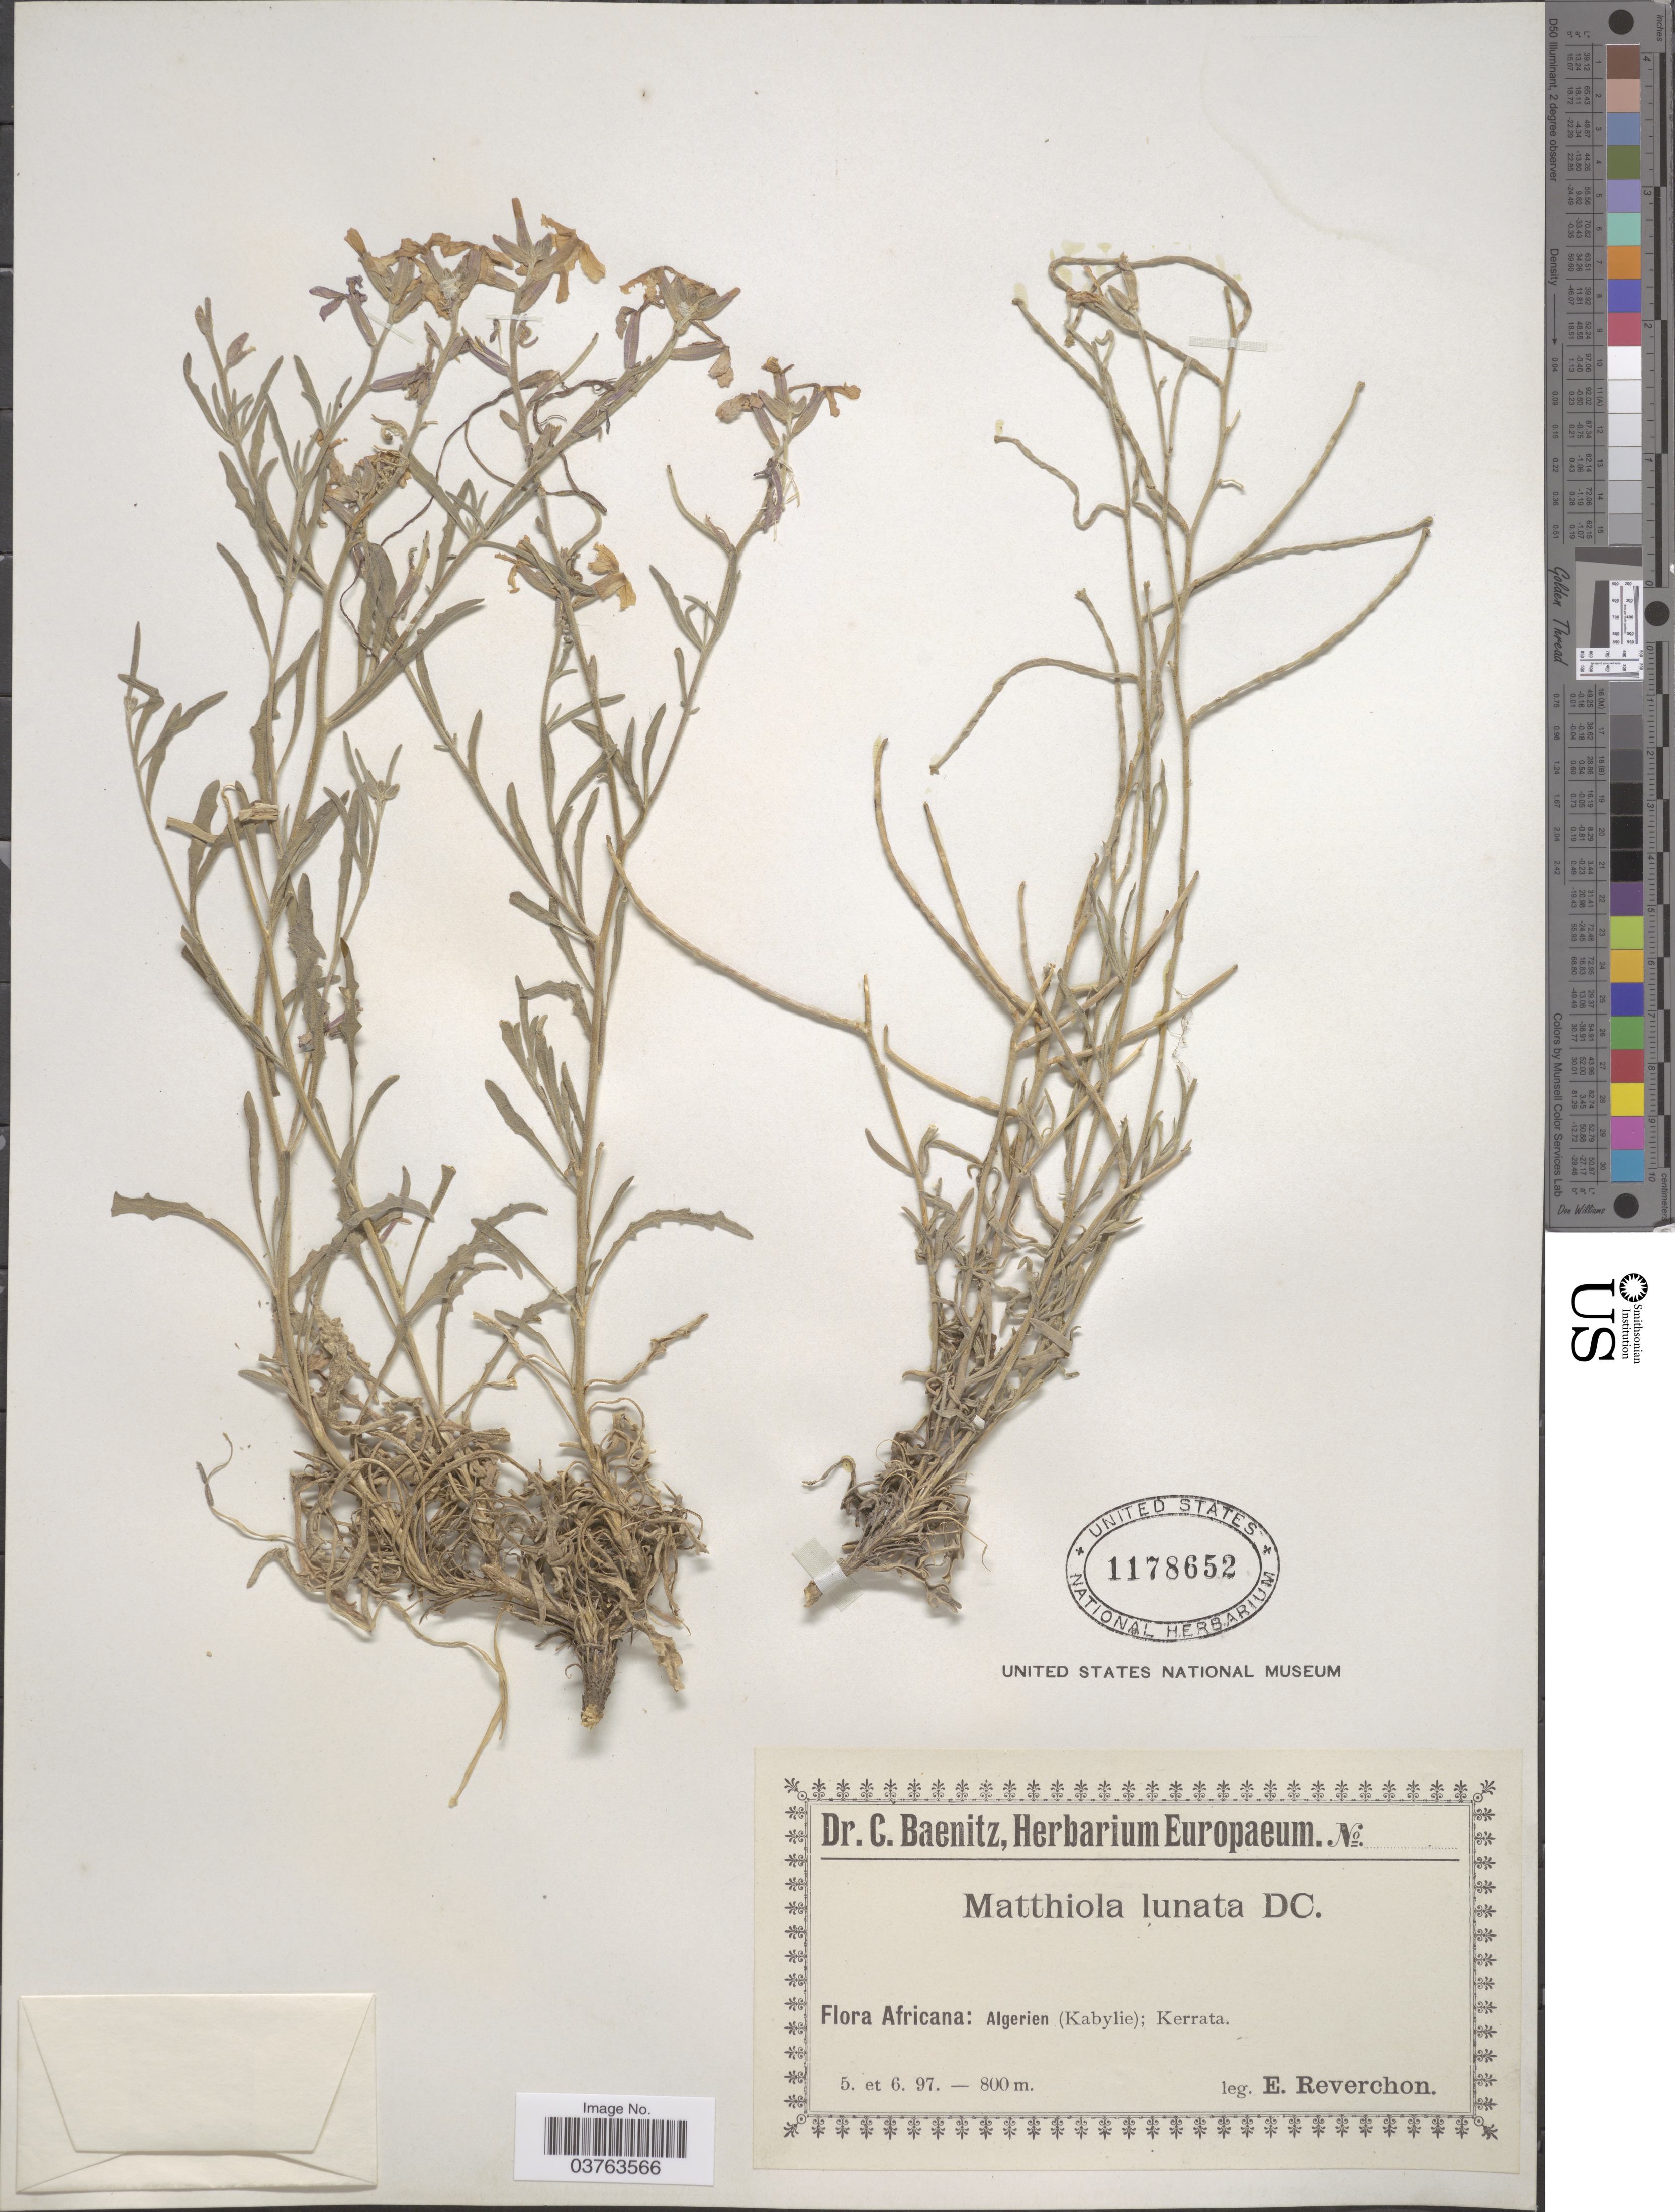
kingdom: Plantae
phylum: Tracheophyta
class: Magnoliopsida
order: Brassicales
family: Brassicaceae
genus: Matthiola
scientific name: Matthiola lunata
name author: DC.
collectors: E. Reverchon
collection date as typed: Transcribed d/m/y: /5/97 to /6/97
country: Algeria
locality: Africana: Algerien (Kabylie); Kerrata.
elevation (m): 800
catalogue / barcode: US 1178652